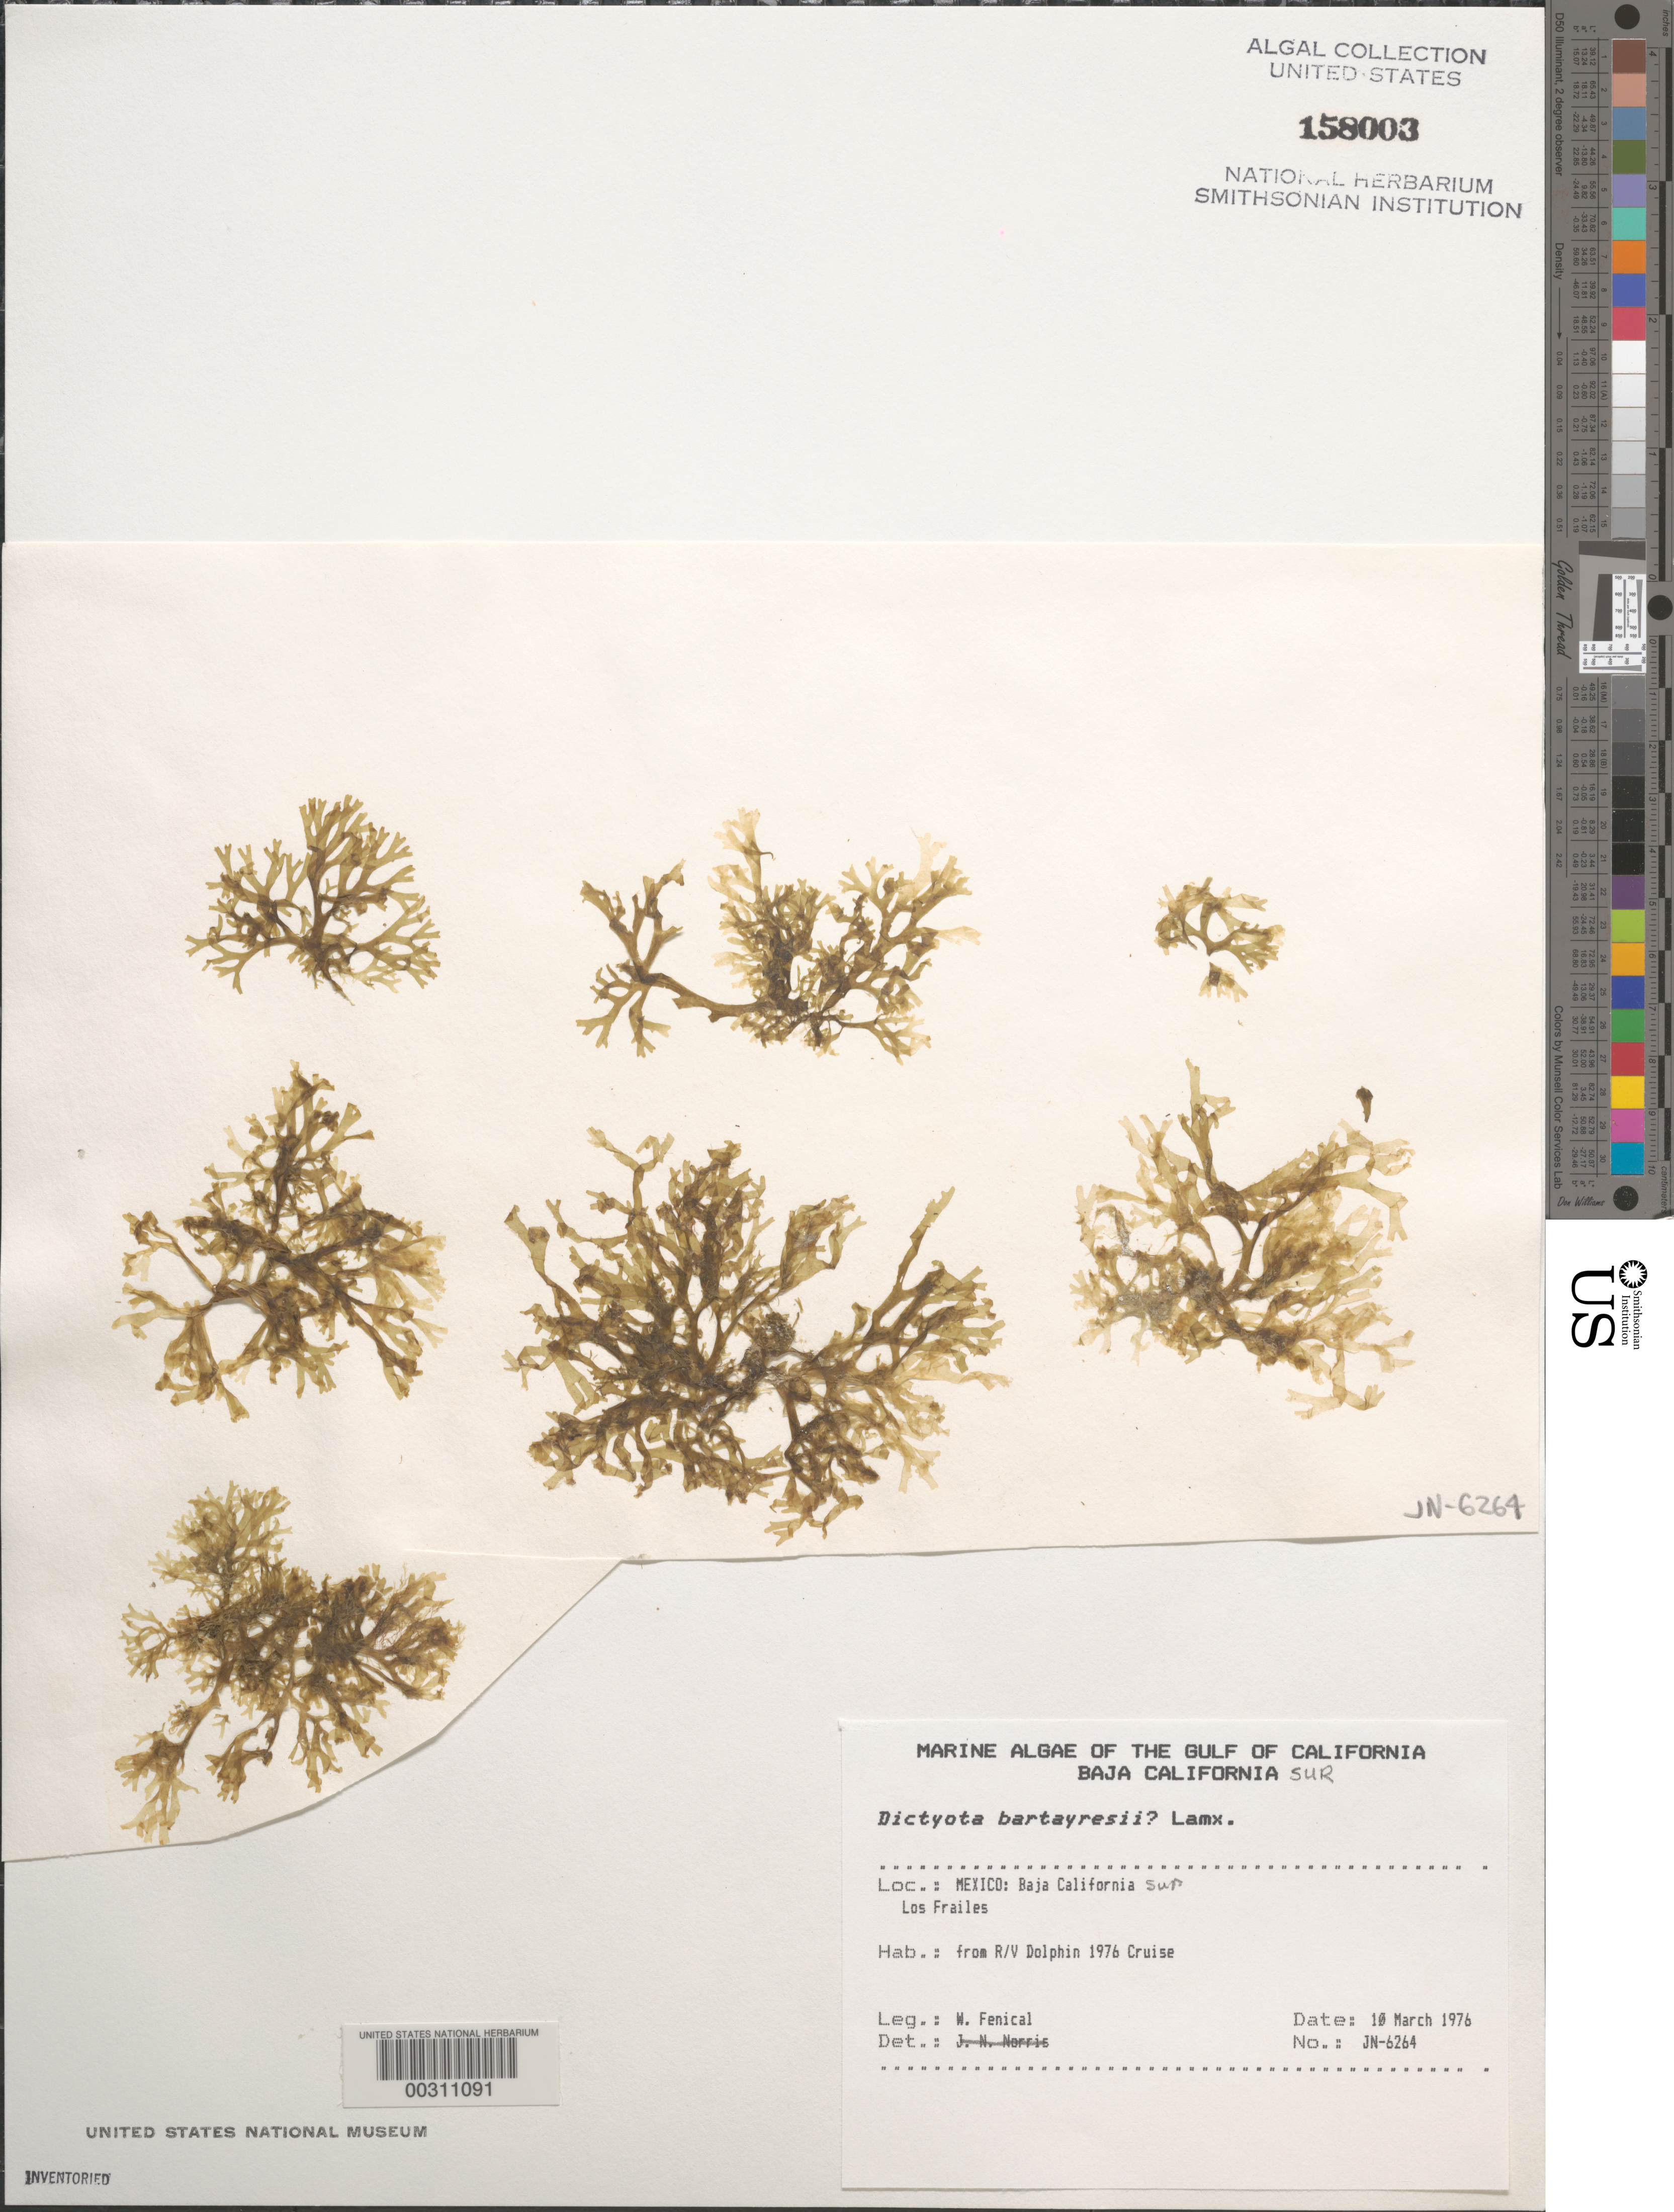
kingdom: Chromista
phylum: Ochrophyta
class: Phaeophyceae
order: Dictyotales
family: Dictyotaceae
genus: Dictyota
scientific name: Dictyota bartayresiana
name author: J.V.Lamouroux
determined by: Allender, B. M.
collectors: W. Fenical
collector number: Jn-6264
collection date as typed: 10 Mar 1976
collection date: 1976-03-10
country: Mexico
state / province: Baja California Sur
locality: Los Frailes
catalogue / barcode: US 158003